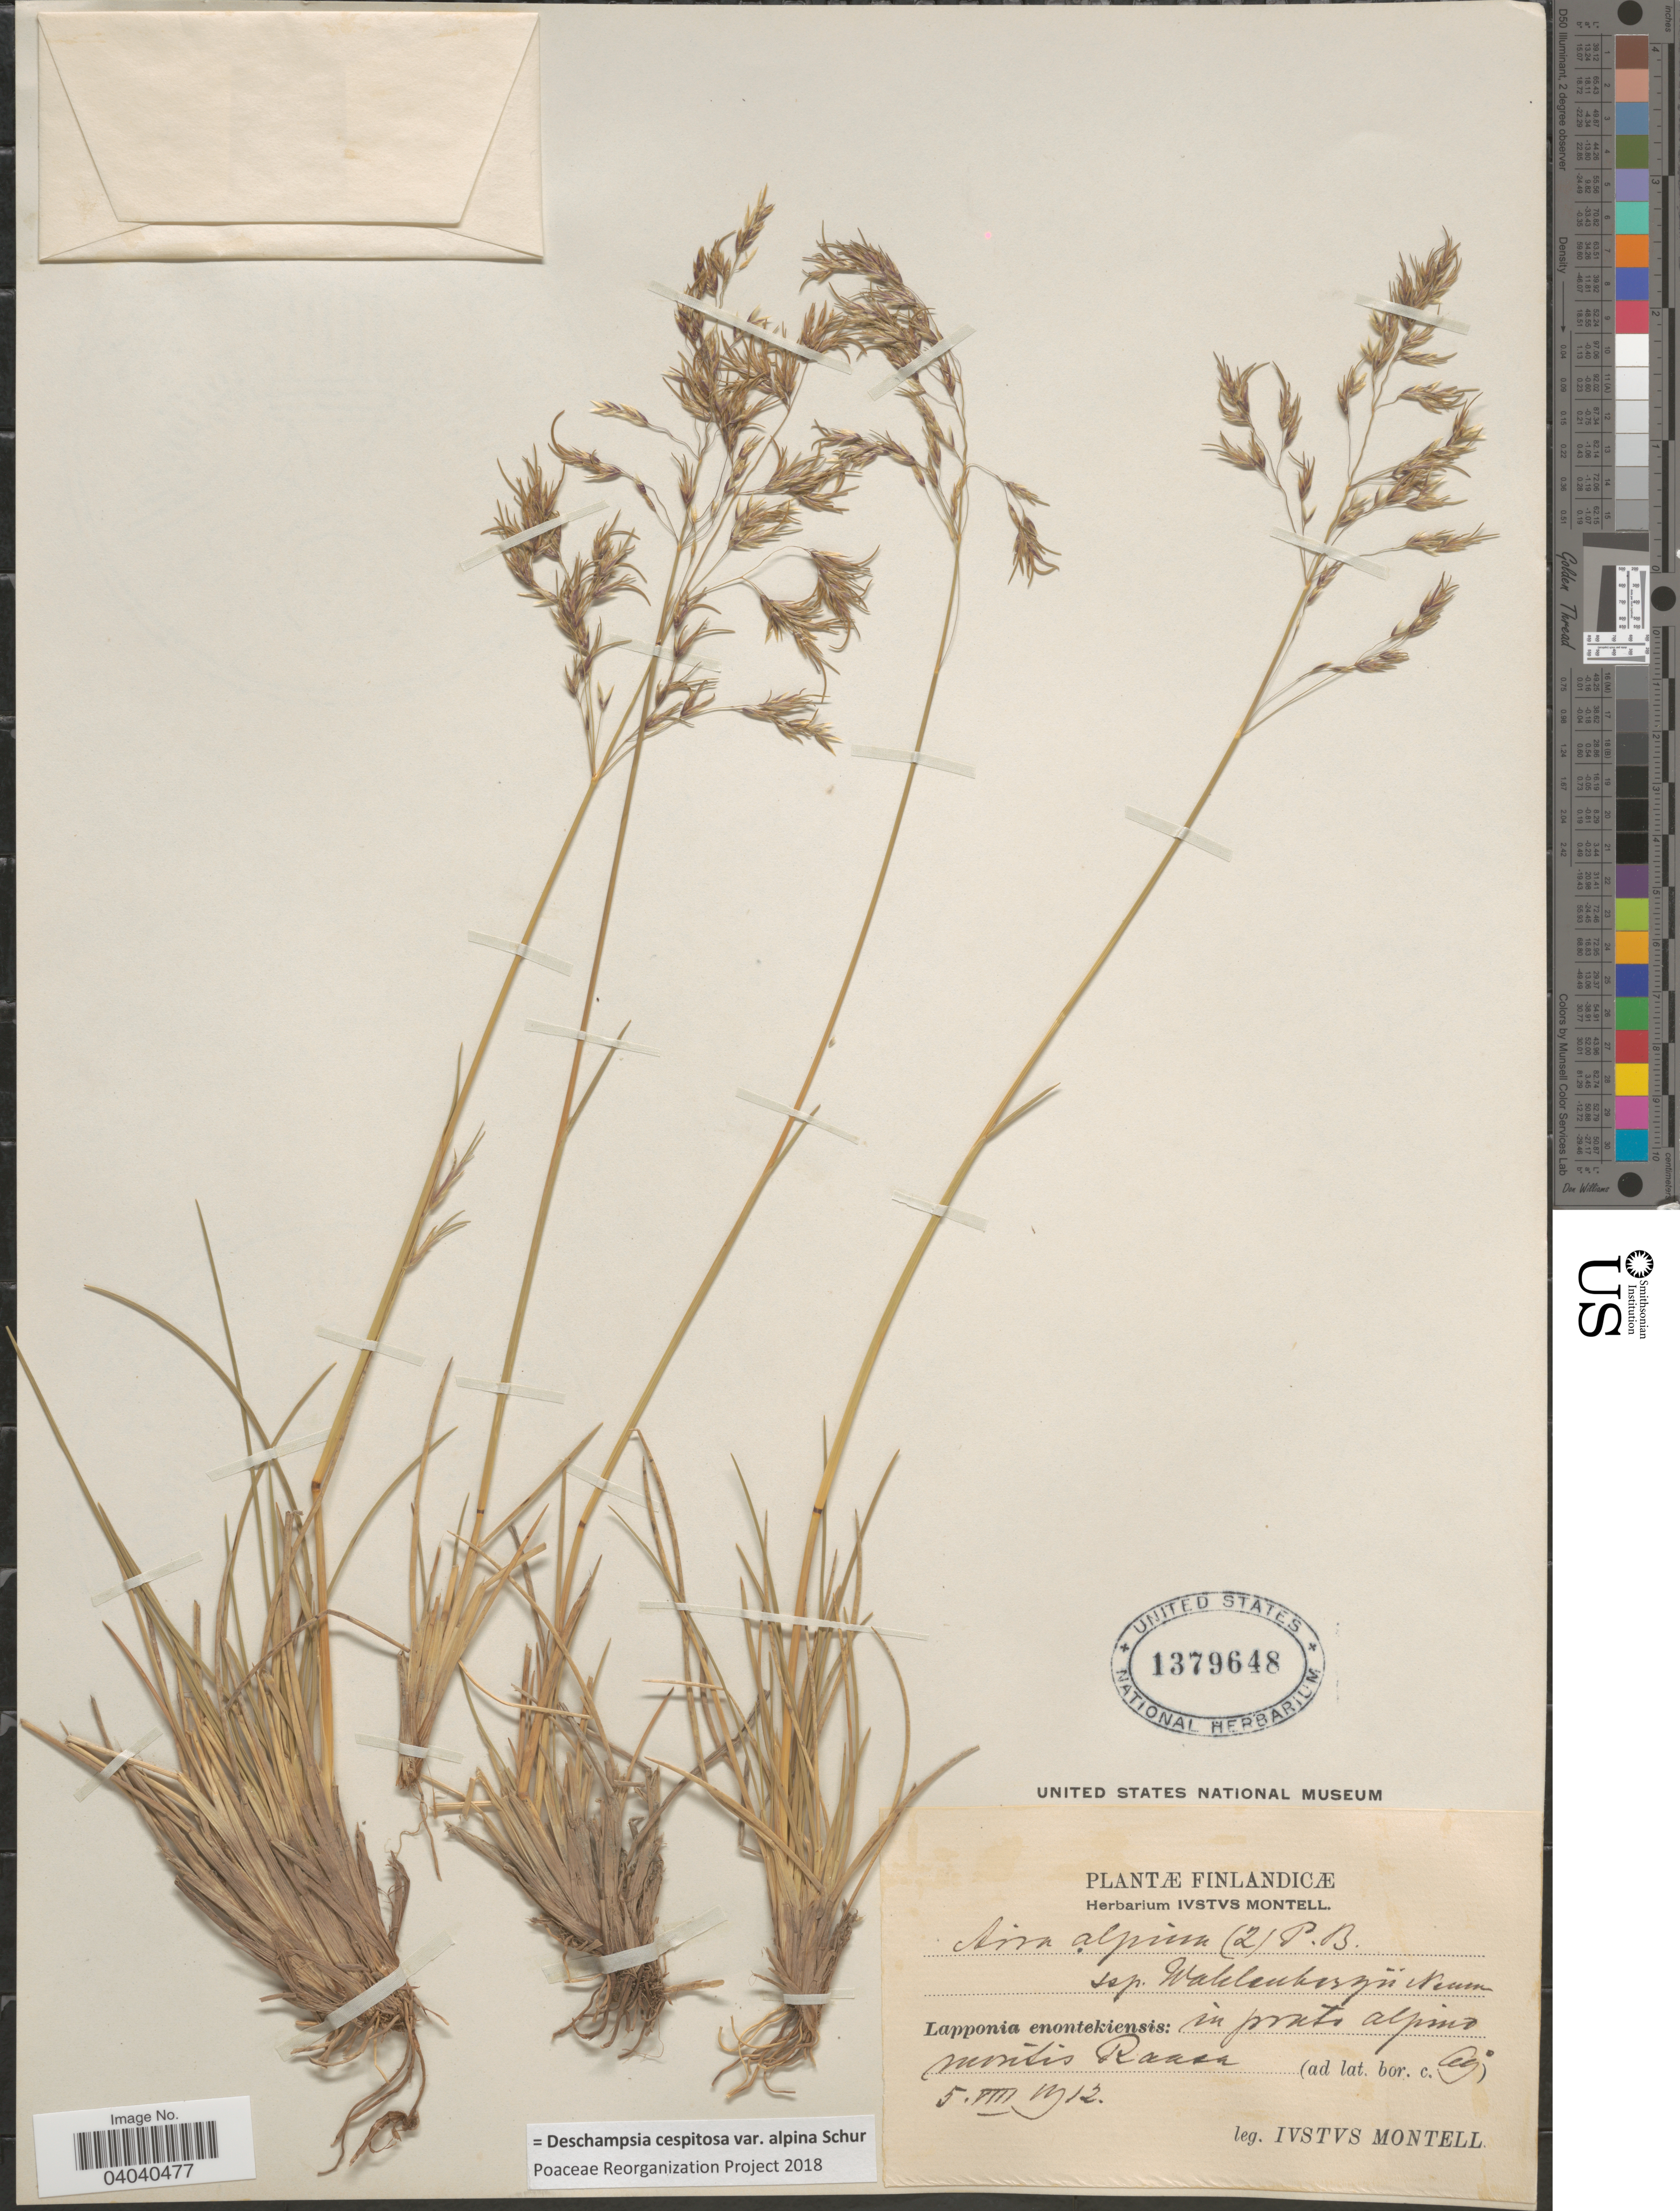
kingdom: Plantae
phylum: Tracheophyta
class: Liliopsida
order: Poales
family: Poaceae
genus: Deschampsia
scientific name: Deschampsia cespitosa var. alpina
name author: Vasey ex W.J. Beal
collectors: I. Montell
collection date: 1912-08-05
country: Finland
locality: Finlandicæ. Lapponia enontekiensis: in pratis alpina montis Raasa. [interpreted]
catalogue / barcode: US 1379648